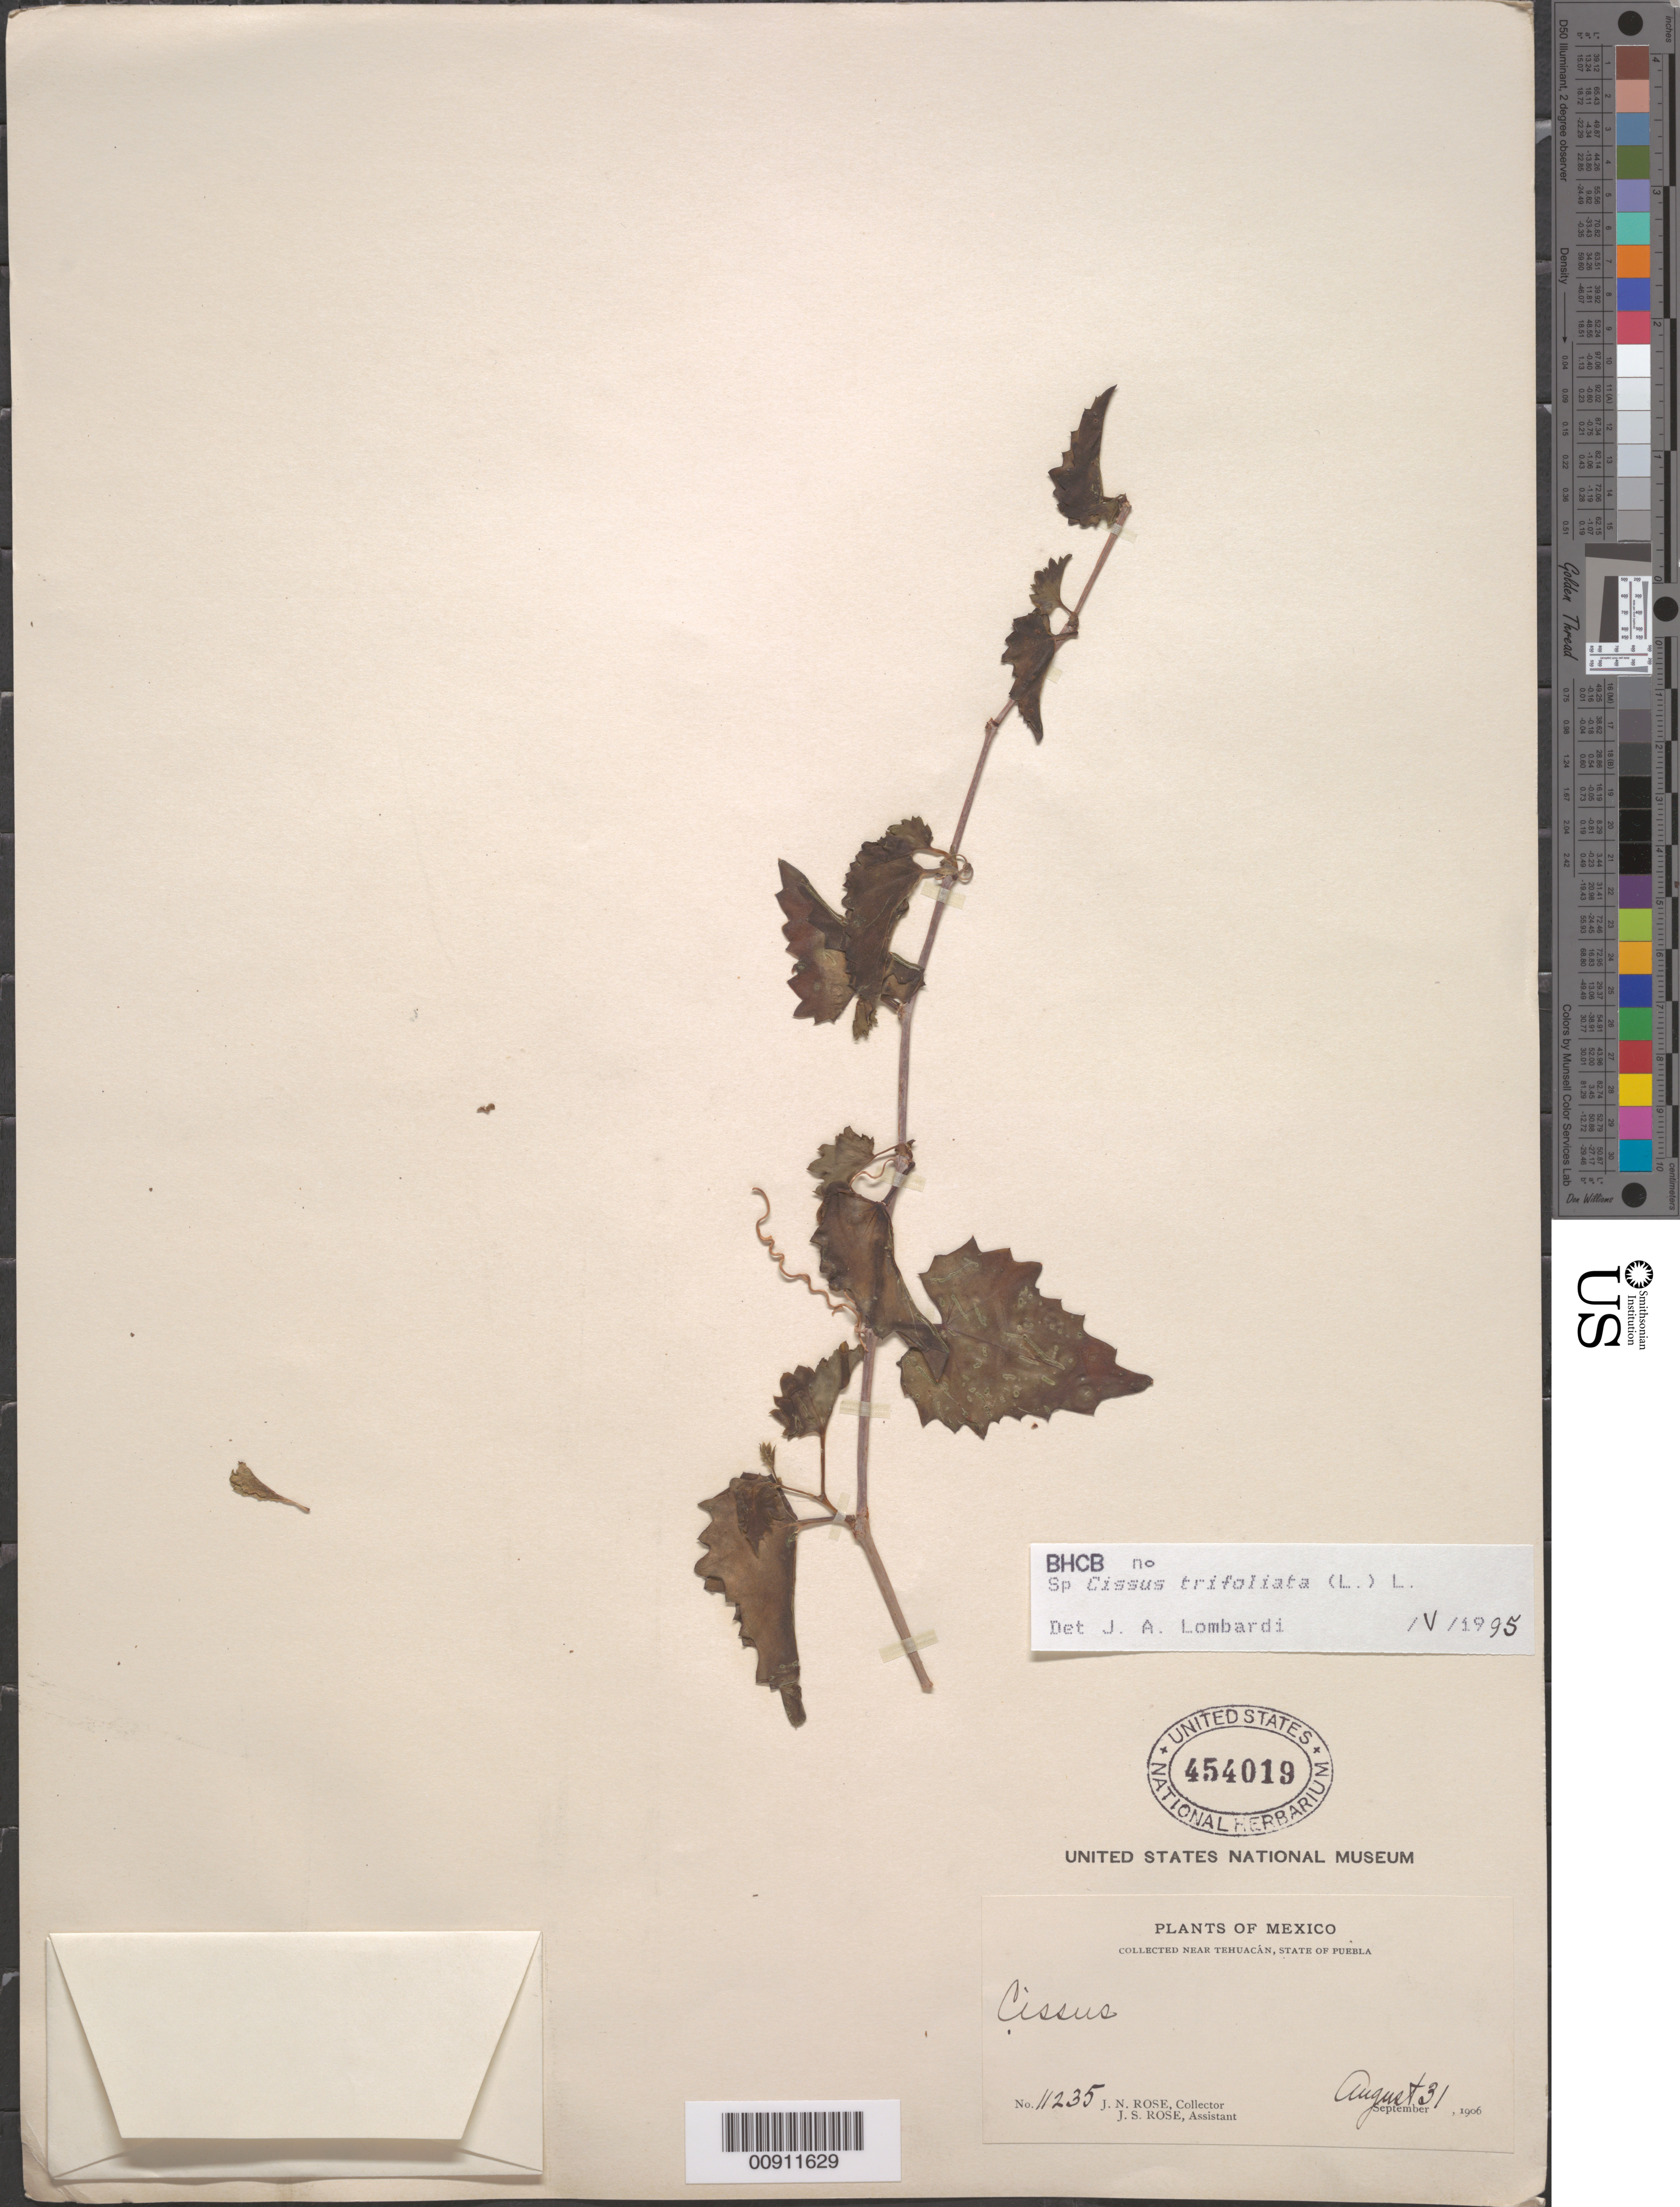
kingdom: Plantae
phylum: Tracheophyta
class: Magnoliopsida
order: Vitales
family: Vitaceae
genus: Cissus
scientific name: Cissus trifoliata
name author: (L.) L.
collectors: J. N. Rose & J. S. Rose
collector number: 11235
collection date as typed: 31 Aug 1906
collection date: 1906-08-31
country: Mexico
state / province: Puebla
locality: Near Tehuacán, State of Puebla.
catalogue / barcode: US 454019